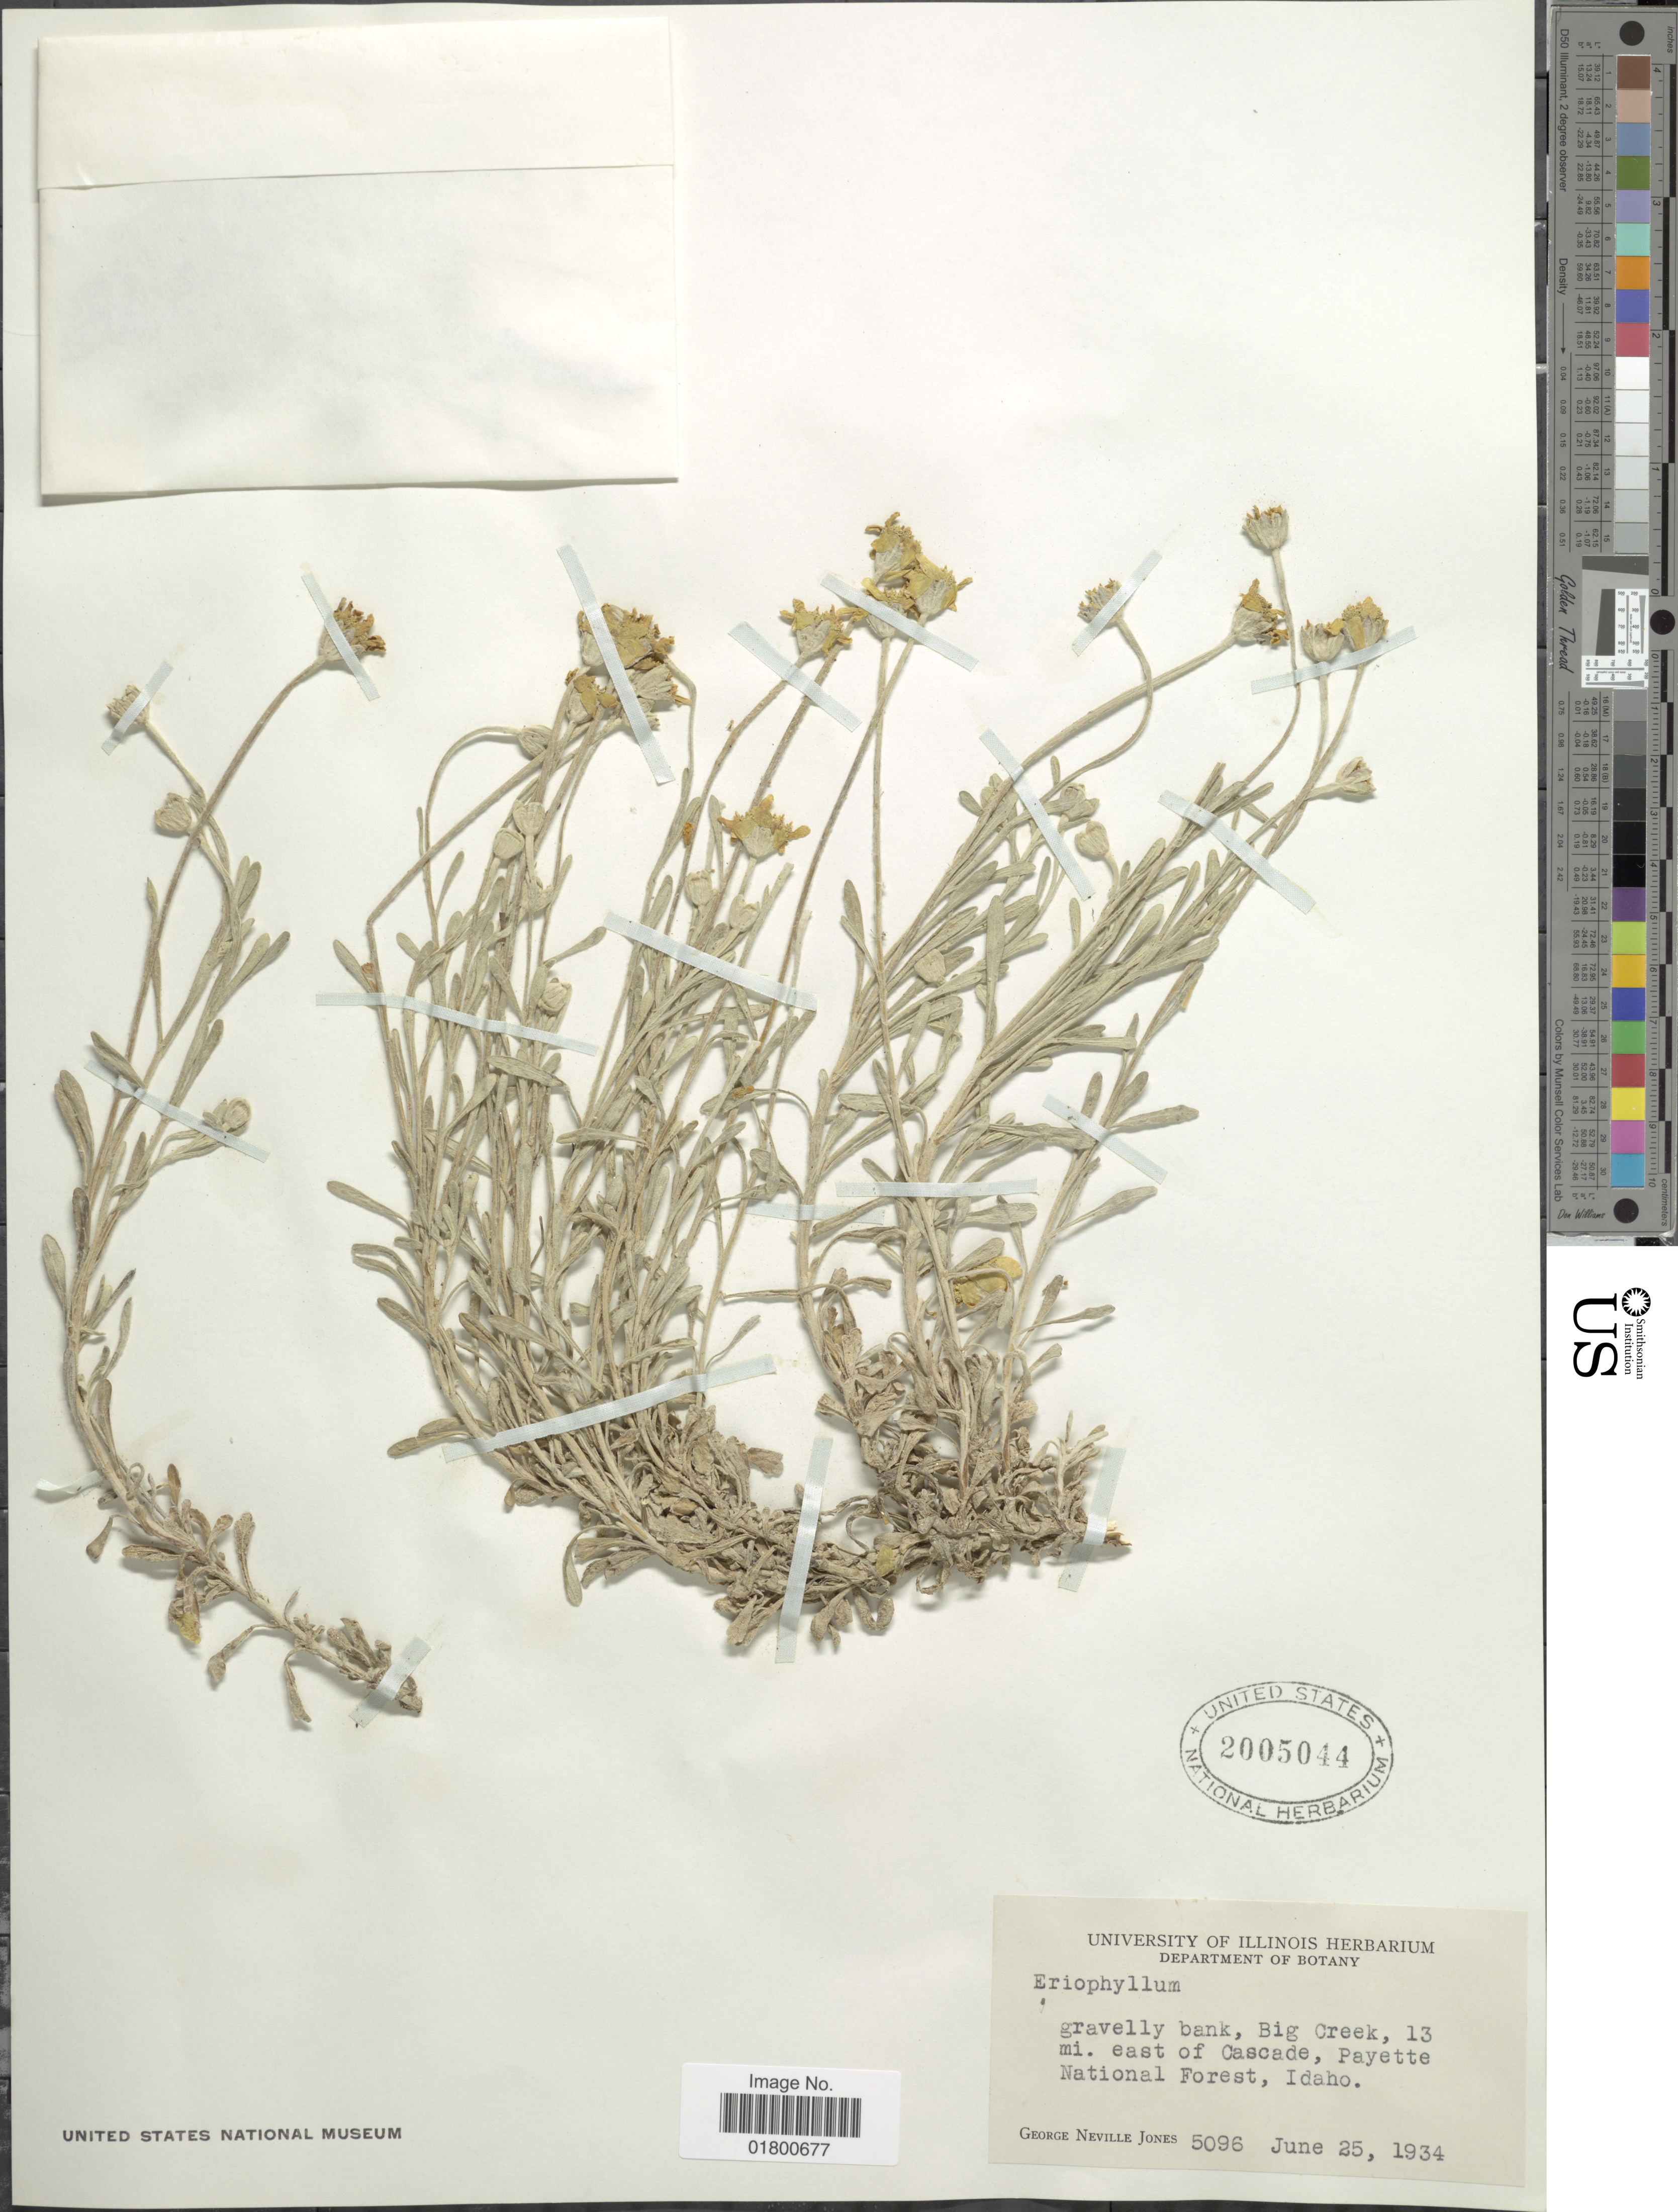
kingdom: Plantae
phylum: Tracheophyta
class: Magnoliopsida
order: Asterales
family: Asteraceae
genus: Eriophyllum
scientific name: Eriophyllum sp.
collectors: G. N. Jones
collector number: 5096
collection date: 1934-06-25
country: United States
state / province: Idaho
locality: Big Creek, 13 mi. east of Cascade, Payette Nationale Forest, Idaho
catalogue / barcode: US 2005044